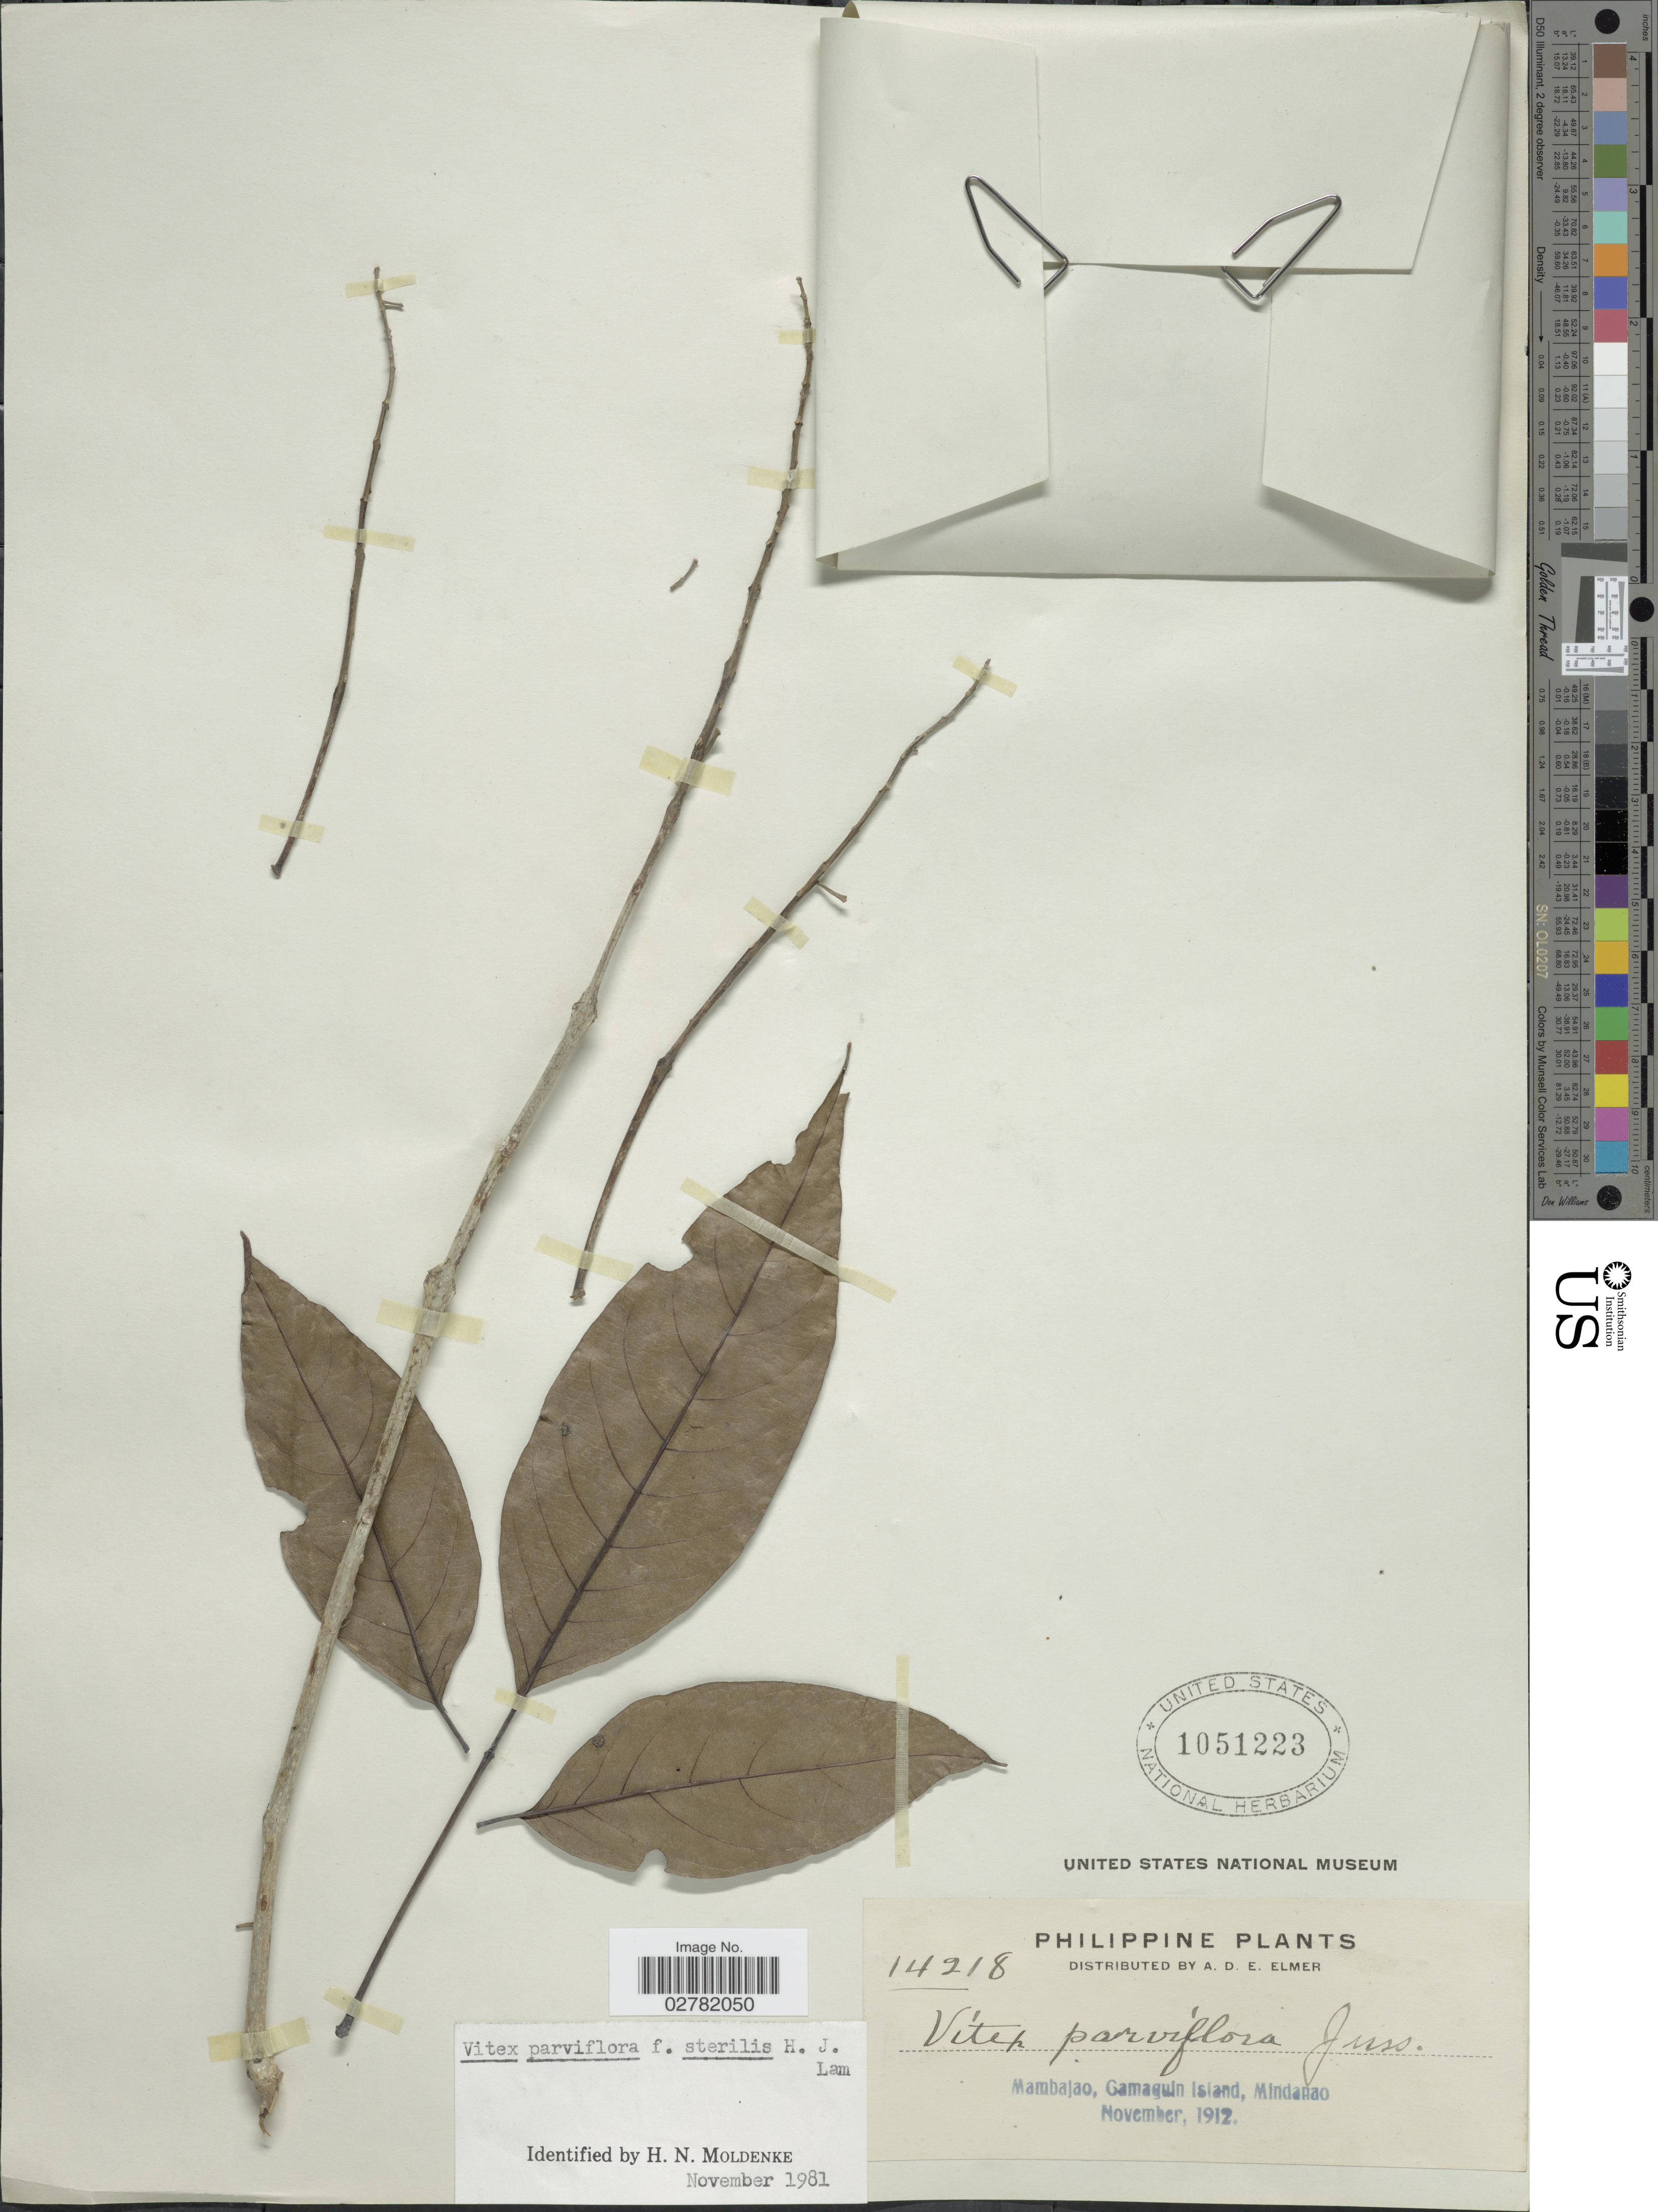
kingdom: Plantae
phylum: Tracheophyta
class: Magnoliopsida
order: Lamiales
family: Lamiaceae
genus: Vitex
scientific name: Vitex parviflora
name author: Juss.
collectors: A. D. E. Elmer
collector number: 14218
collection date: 1912-11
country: Philippines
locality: Mambajao, Gamaguin Island, Mindanao.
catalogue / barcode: US 1051223